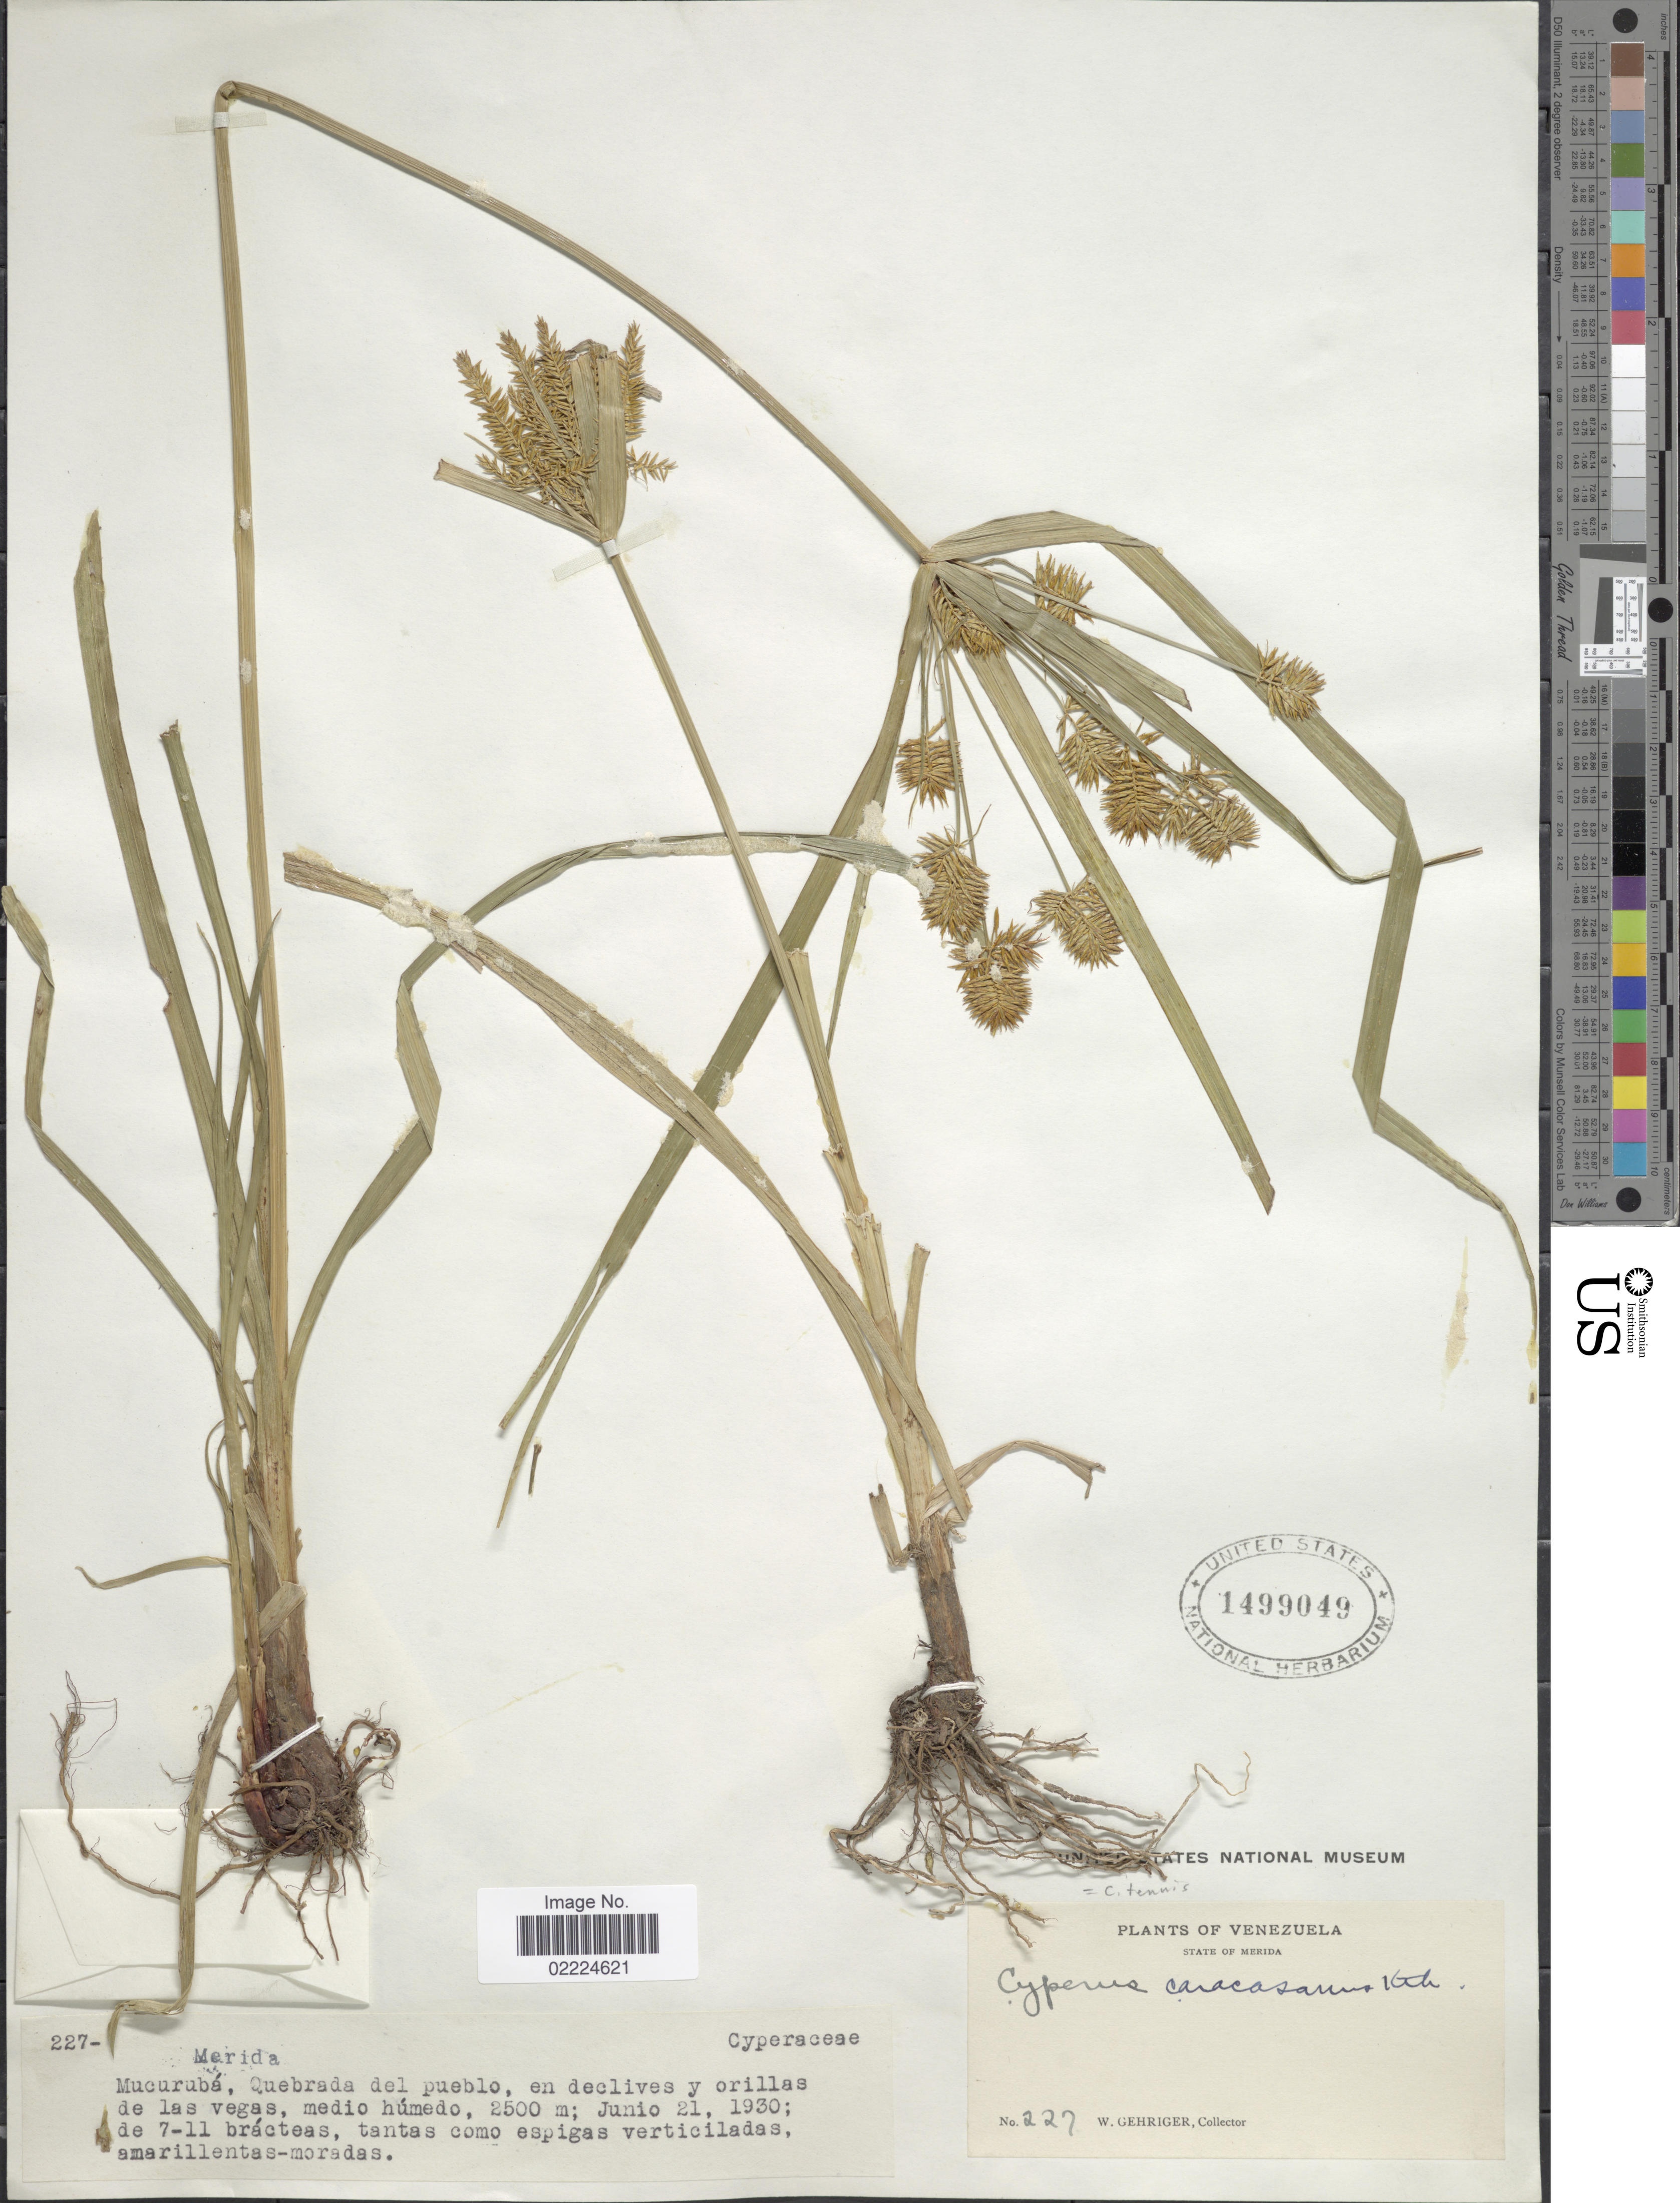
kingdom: Plantae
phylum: Tracheophyta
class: Liliopsida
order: Poales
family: Cyperaceae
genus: Cyperus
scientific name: Cyperus tenuis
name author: Sw.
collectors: W. Gehriger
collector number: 227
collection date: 1930-06-21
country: Venezuela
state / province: Mérida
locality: State of Merida, Mucuruba. Quebrada del pueblo, en declives y orillas de las vegas, medio humedo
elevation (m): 2500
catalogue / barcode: US 1499049